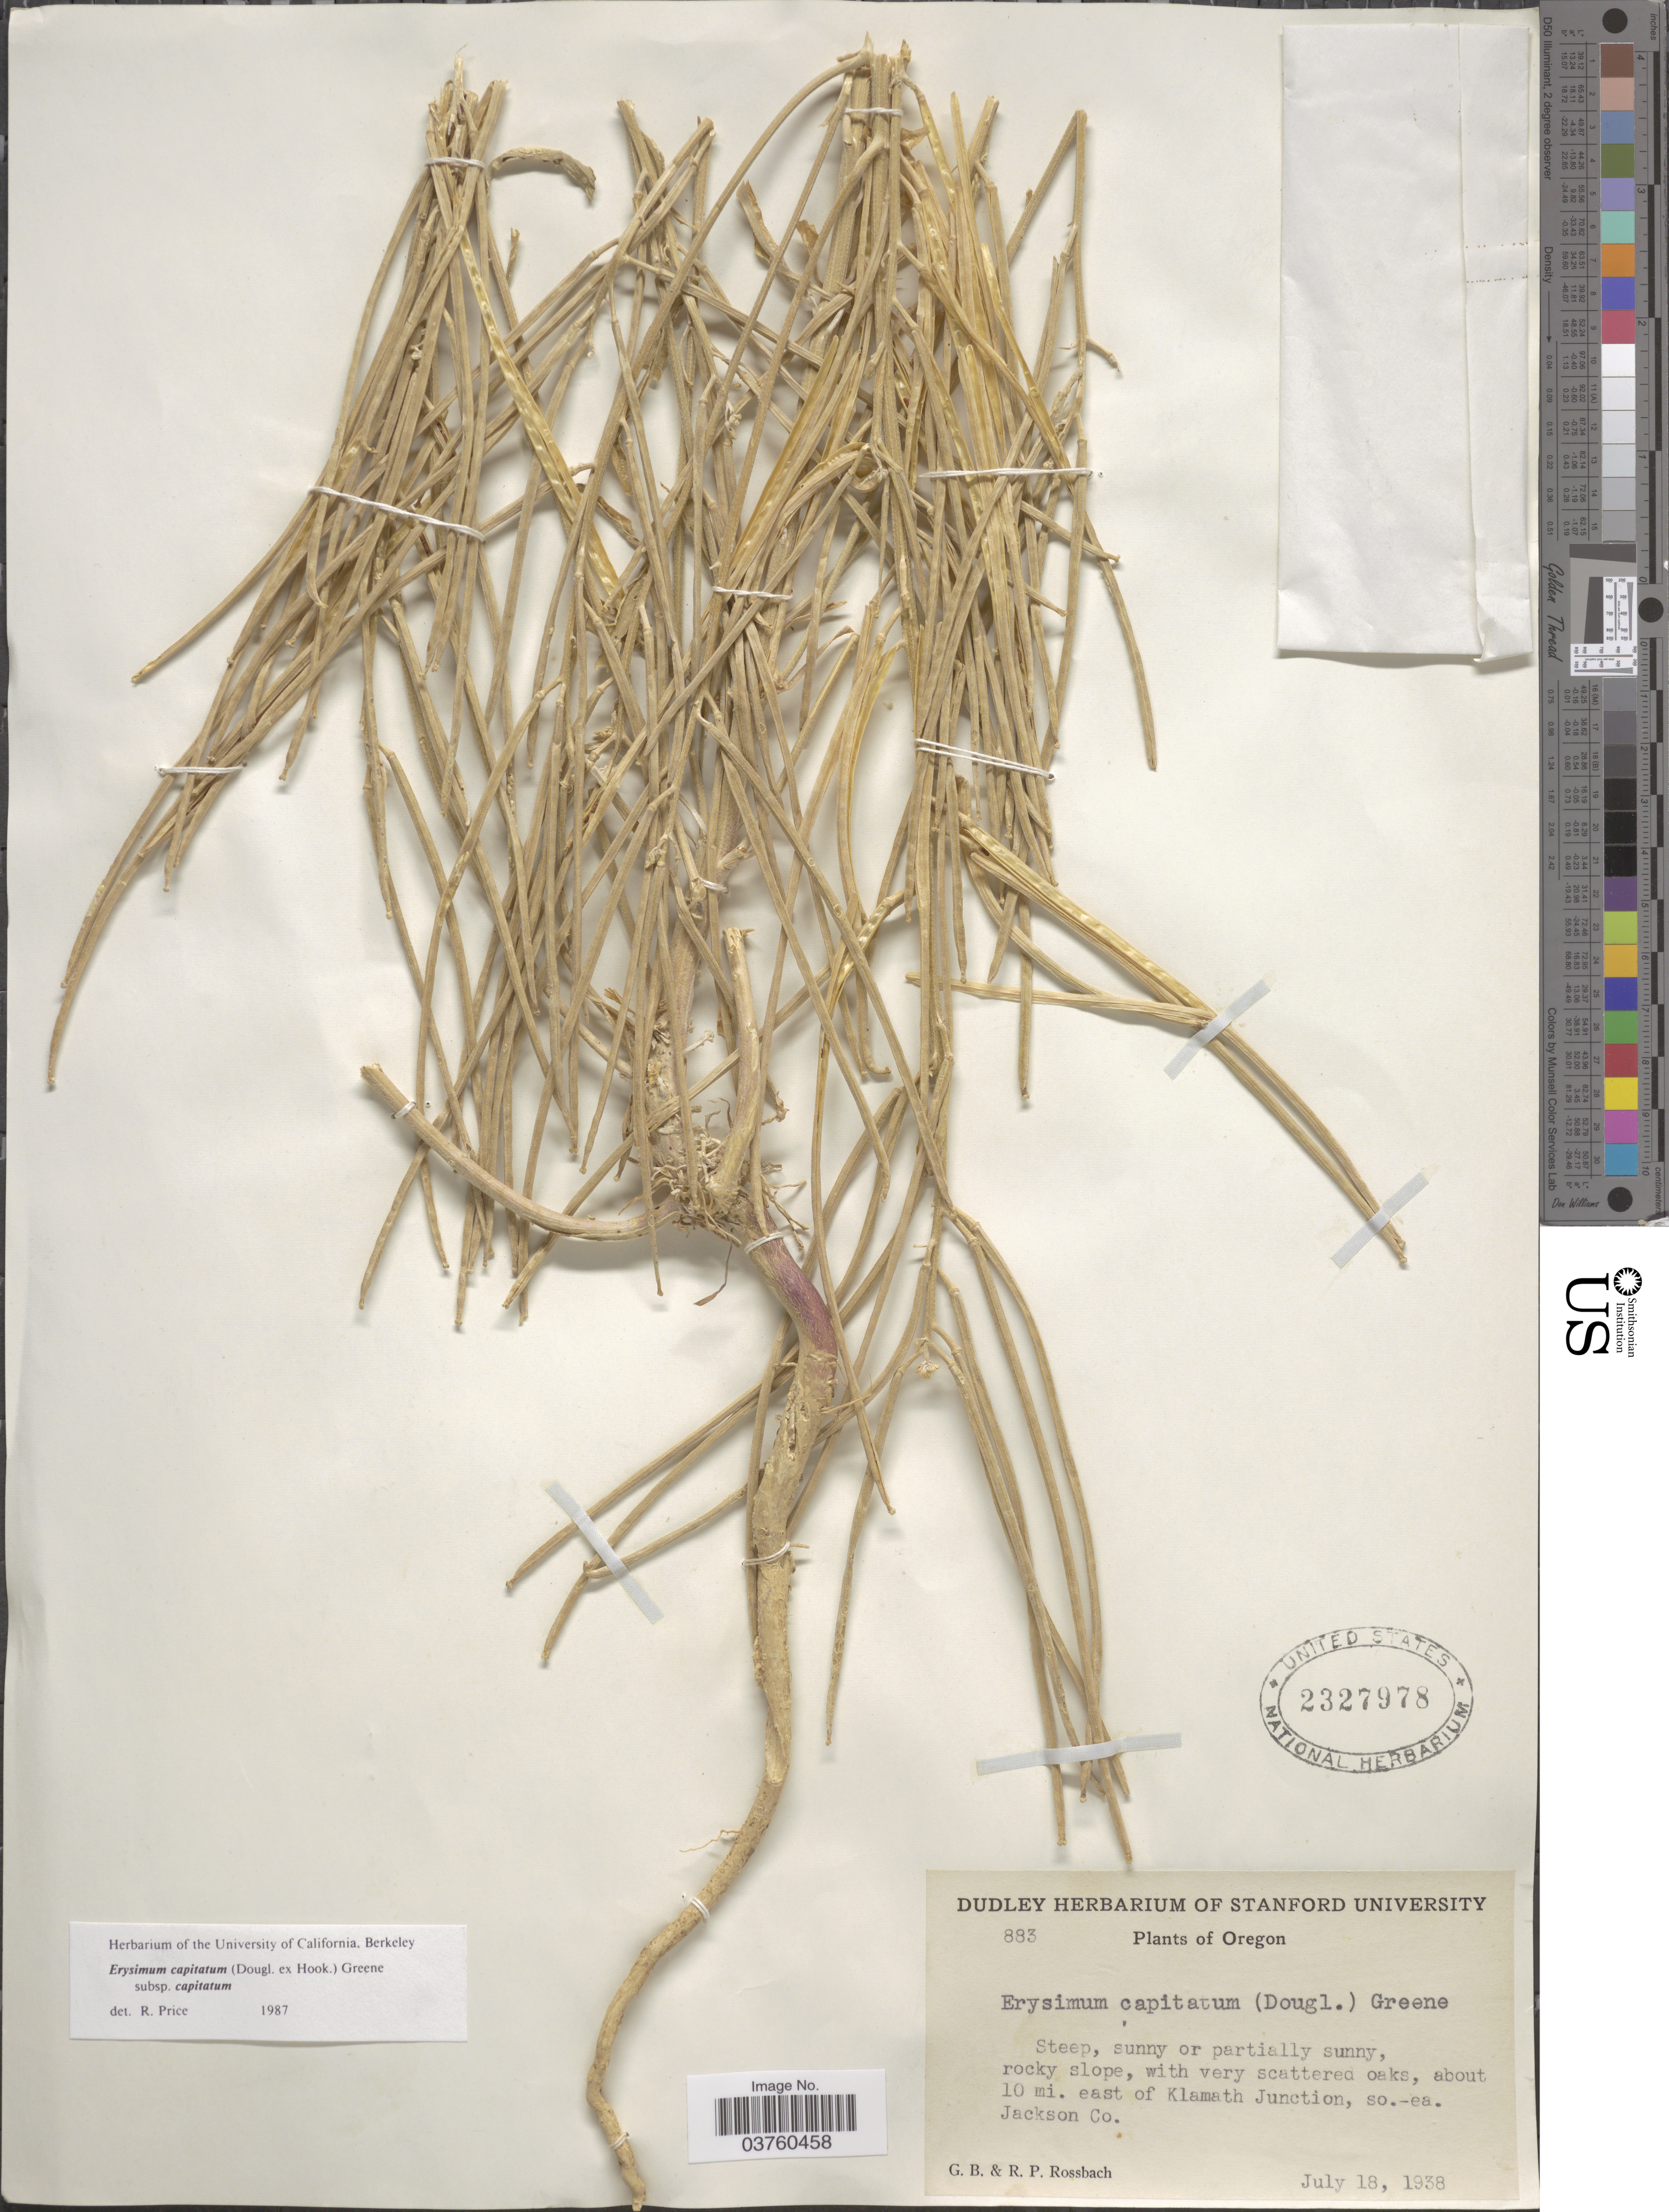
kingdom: Plantae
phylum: Tracheophyta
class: Magnoliopsida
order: Brassicales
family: Brassicaceae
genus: Erysimum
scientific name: Erysimum capitatum subsp. capitatum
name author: (Douglas ex Hook.) Greene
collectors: G. Rossbach & R. P. Rossbach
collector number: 883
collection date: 1938-07-18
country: United States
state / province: Oregon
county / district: Jackson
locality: About 10 mi. E of Klamath Junction, SE Jackson Co.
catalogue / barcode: US 2327978